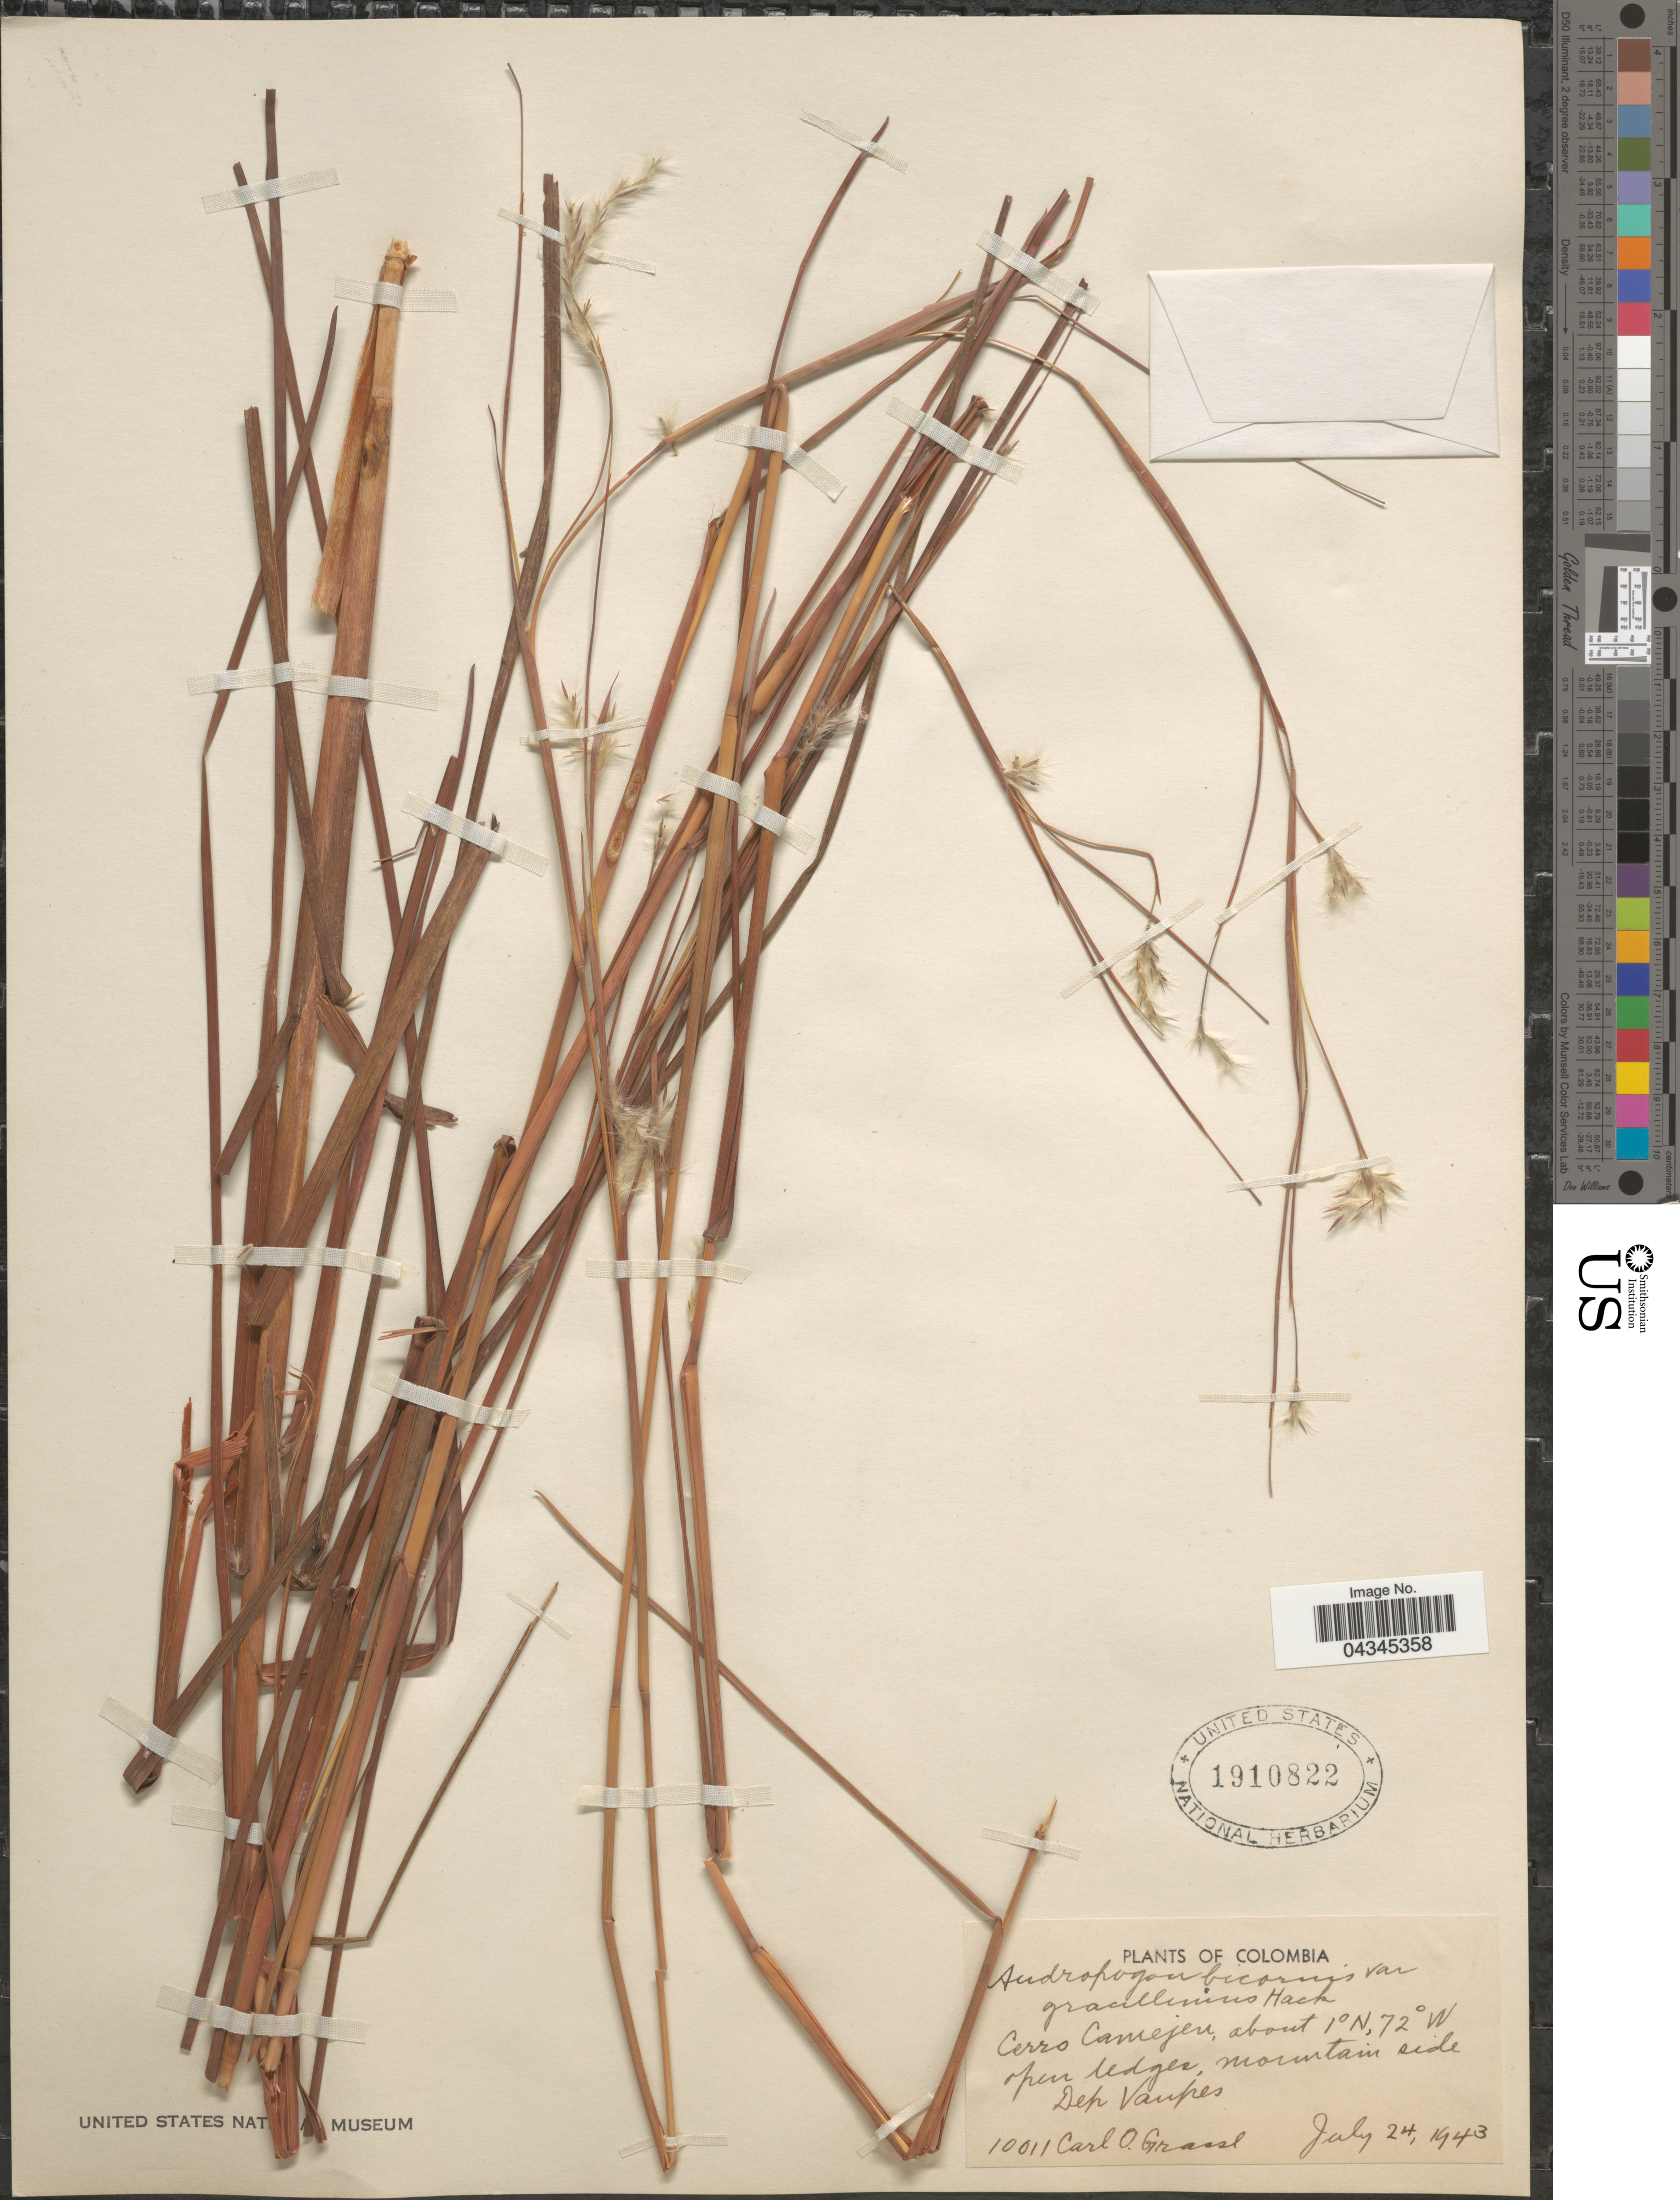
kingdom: Plantae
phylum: Tracheophyta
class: Liliopsida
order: Poales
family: Poaceae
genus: Andropogon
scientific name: Andropogon bicornis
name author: L.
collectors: C. Grassl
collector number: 10011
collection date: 1943-07-24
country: Colombia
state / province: Vaupés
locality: Cerro Camejen. dep Vaupes.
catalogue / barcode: US 1910822